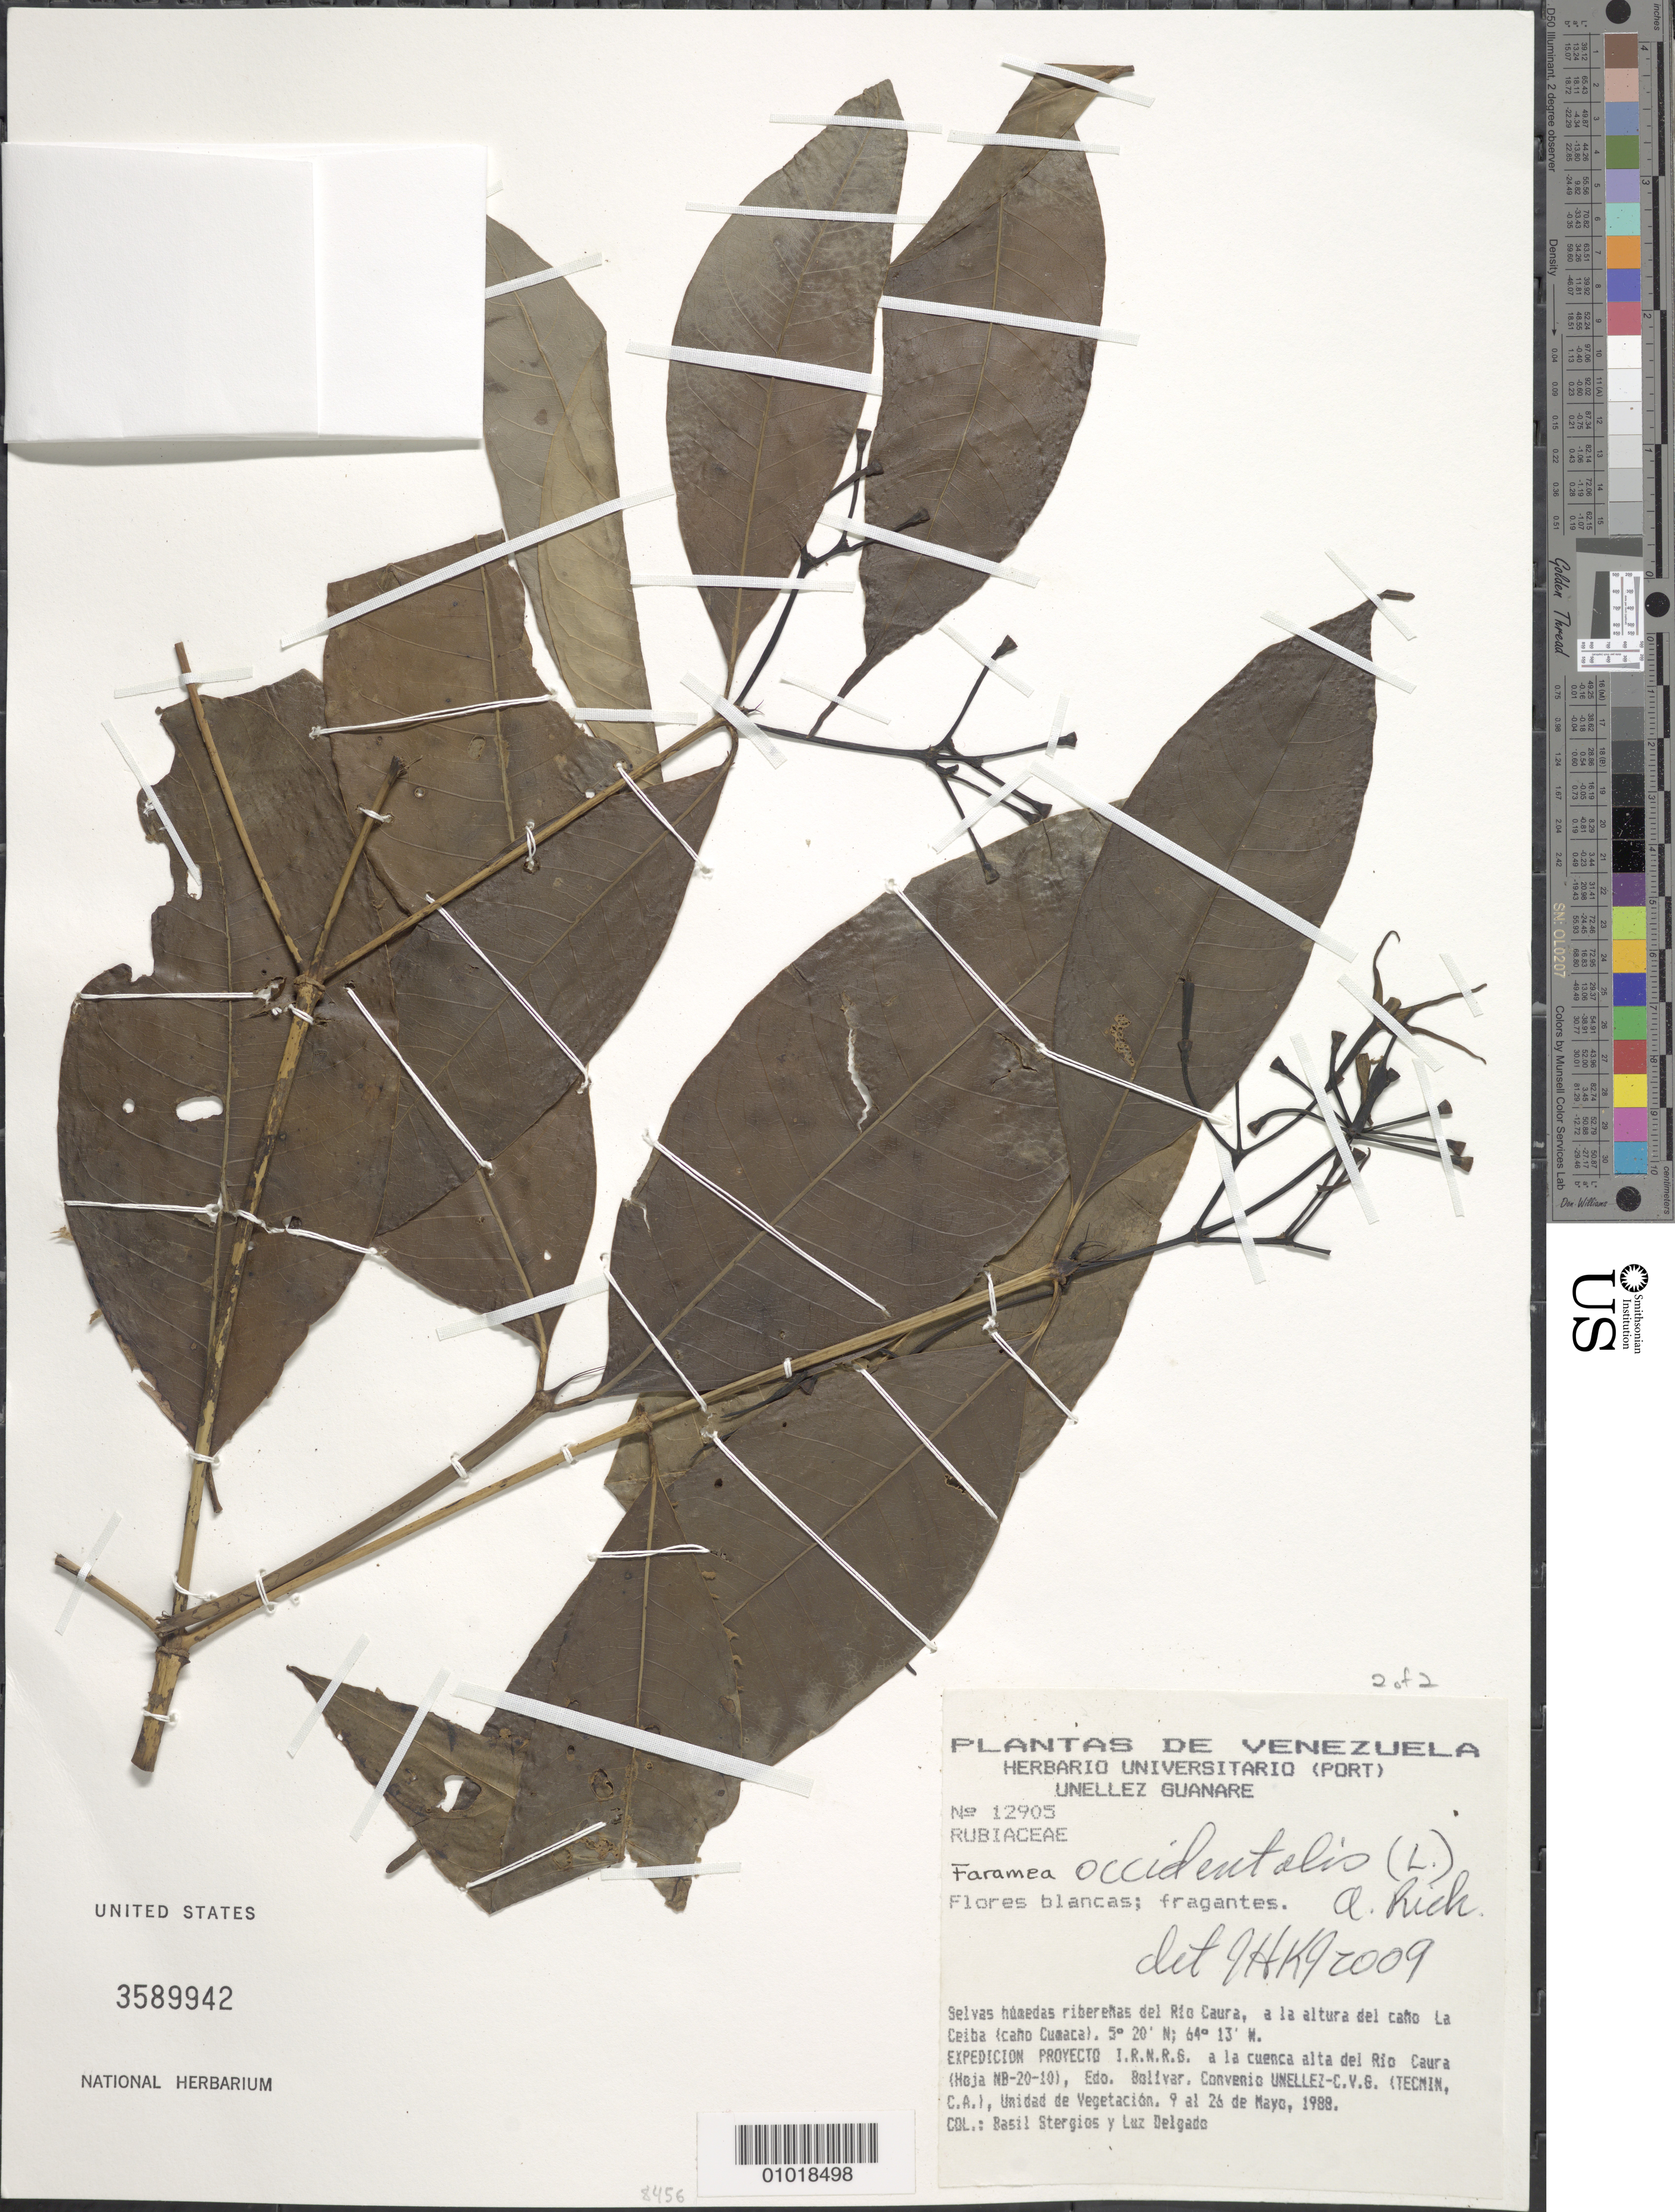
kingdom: Plantae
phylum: Tracheophyta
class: Magnoliopsida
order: Gentianales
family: Rubiaceae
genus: Faramea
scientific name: Faramea occidentalis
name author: (L.) A. Rich.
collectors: B. G. Stergios & L. Delgado V.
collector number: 12905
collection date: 1988-05-09/1988-05-25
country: Venezuela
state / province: Bolívar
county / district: Sucre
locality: Rio Caura, a la altura del caño la Ceiba {caño Cumaca}, a la cuenca alta del río Caura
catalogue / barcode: US 3589942